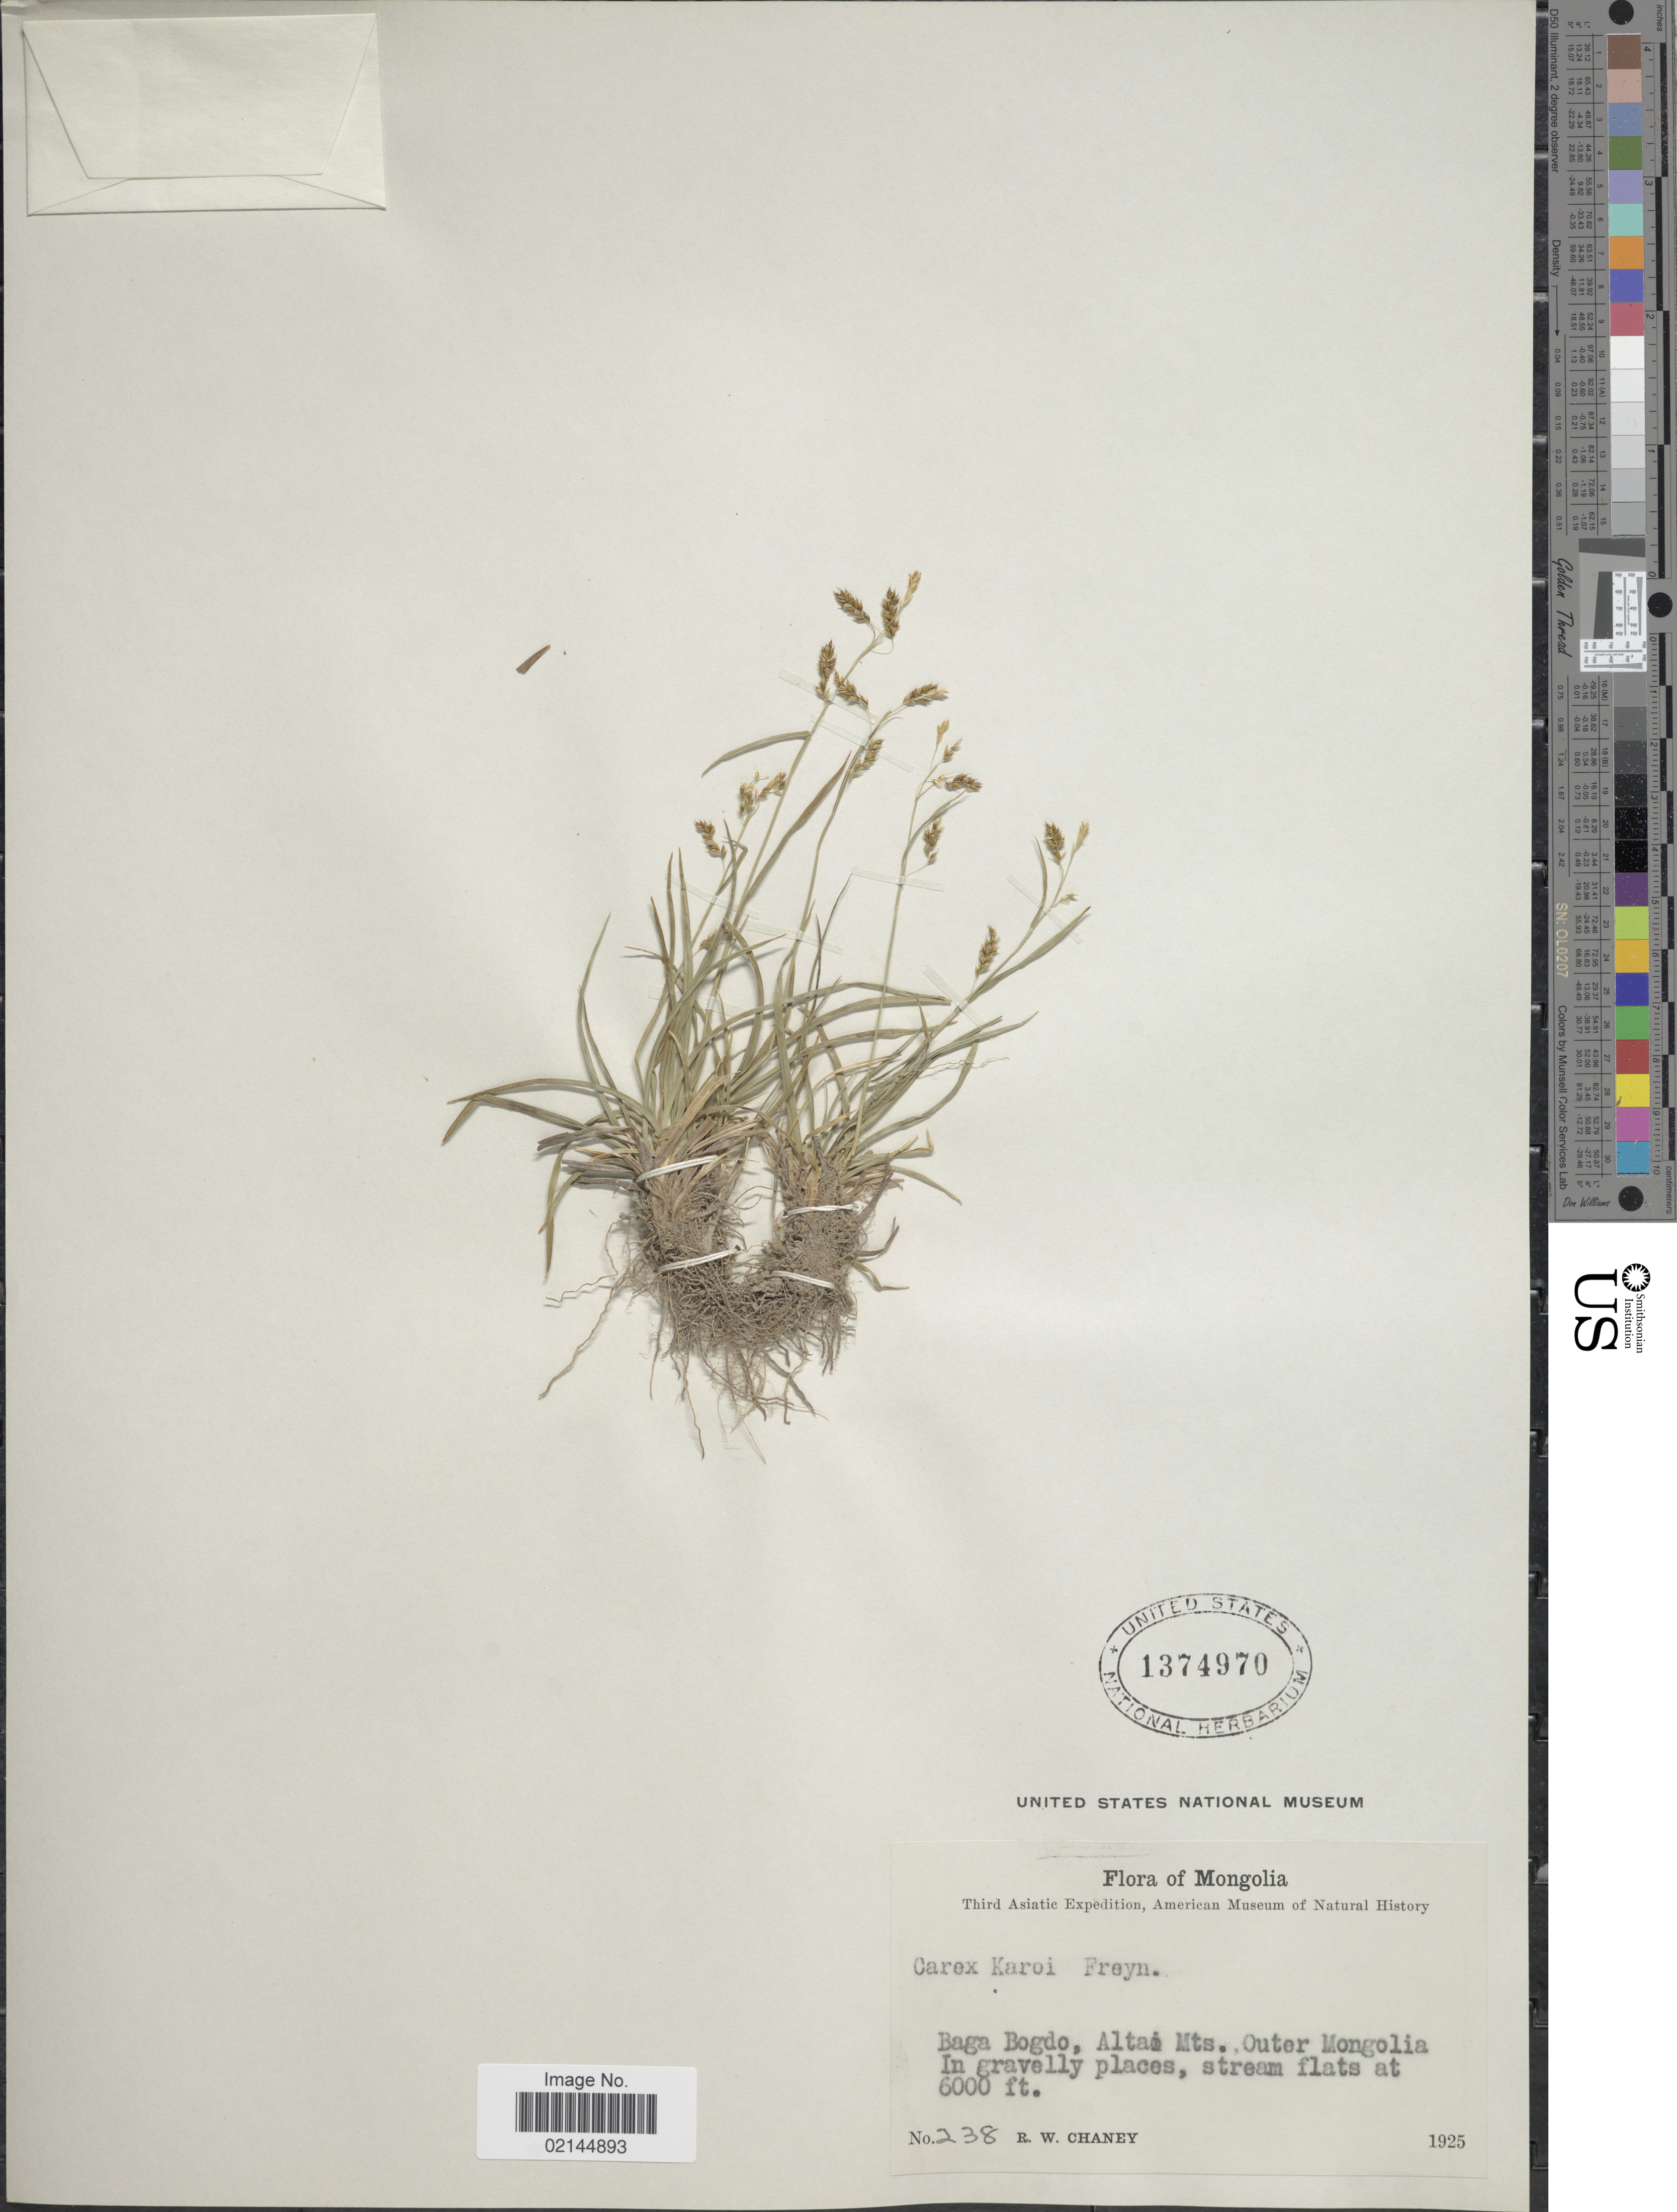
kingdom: Plantae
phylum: Tracheophyta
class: Liliopsida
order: Poales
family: Cyperaceae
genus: Carex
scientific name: Carex karoi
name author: (Freyn) Freyn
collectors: R. Chaney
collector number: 238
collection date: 1925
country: Mongolia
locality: Mongolia. Third Asiatic. Baga Bogdo, Altai Mts. Outer Mongolia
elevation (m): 1829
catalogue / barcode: US 1374970